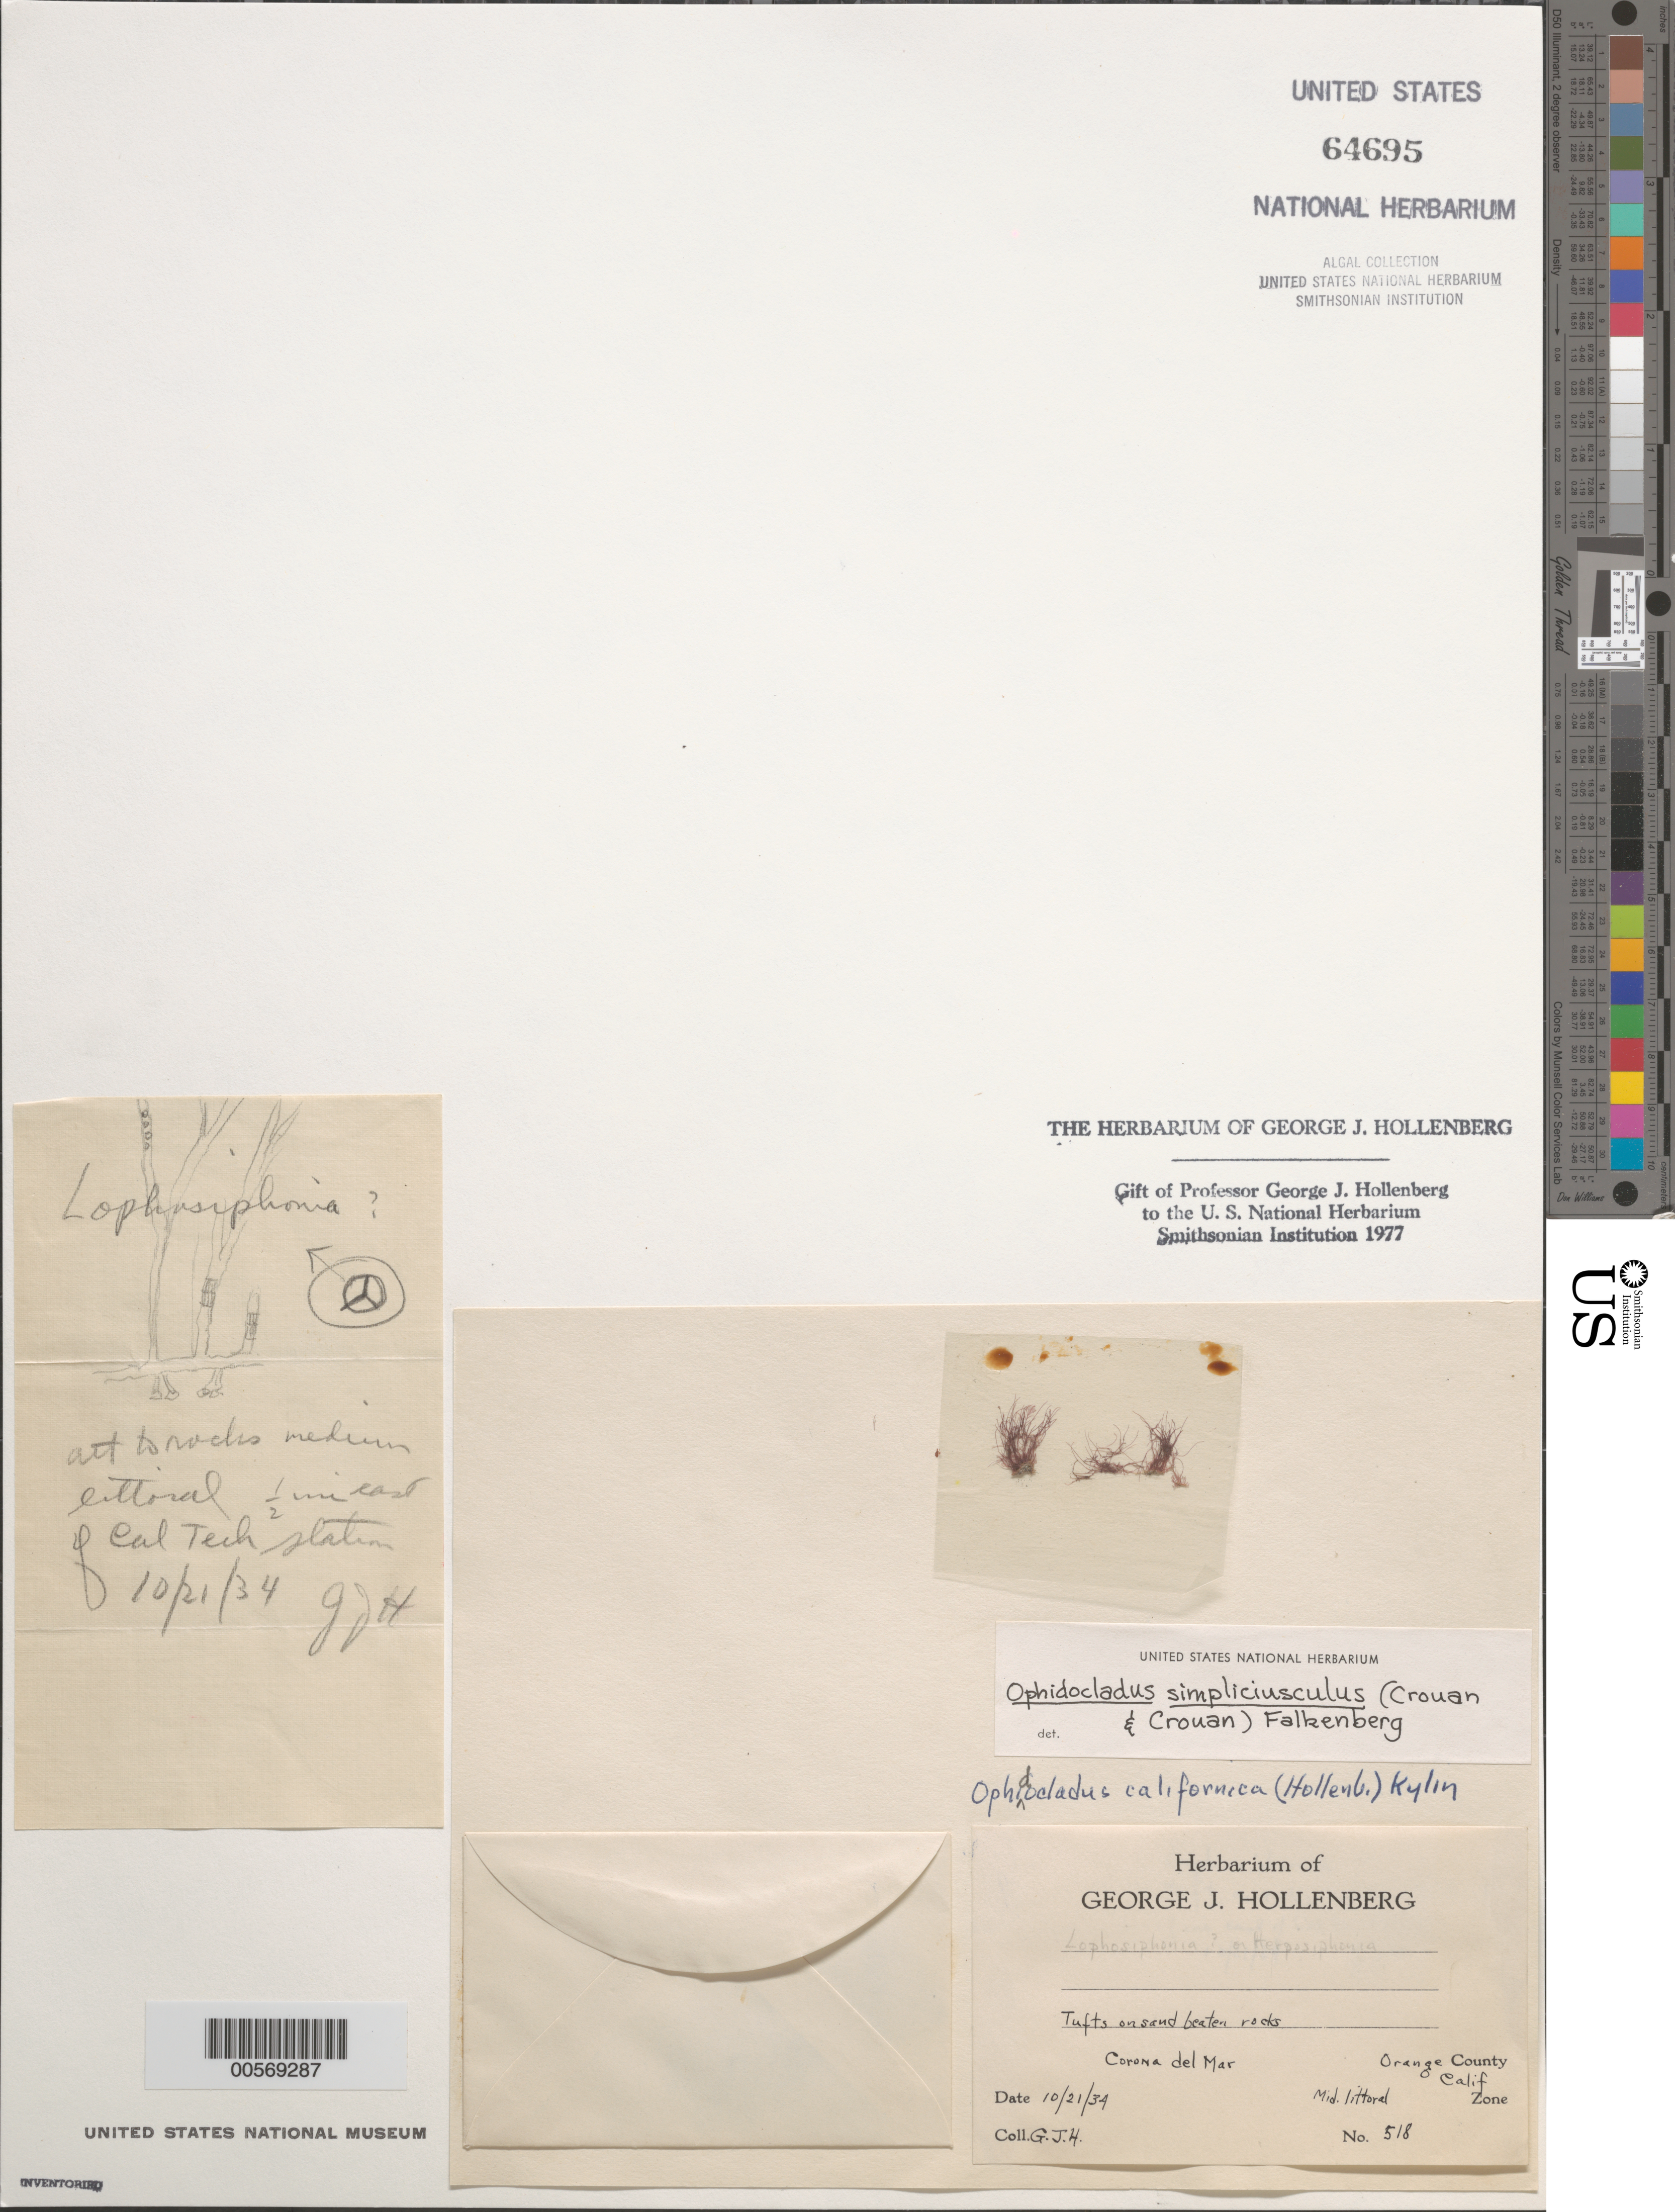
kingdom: Plantae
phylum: Rhodophyta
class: Florideophyceae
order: Ceramiales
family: Rhodomelaceae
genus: Ophidocladus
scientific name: Ophidocladus simpliciusculus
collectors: G. Hollenberg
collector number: GJH 518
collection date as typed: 21 Oct 1934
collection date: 1934-10-21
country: United States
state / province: California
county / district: Orange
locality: Corona del Mar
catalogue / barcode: US 64695